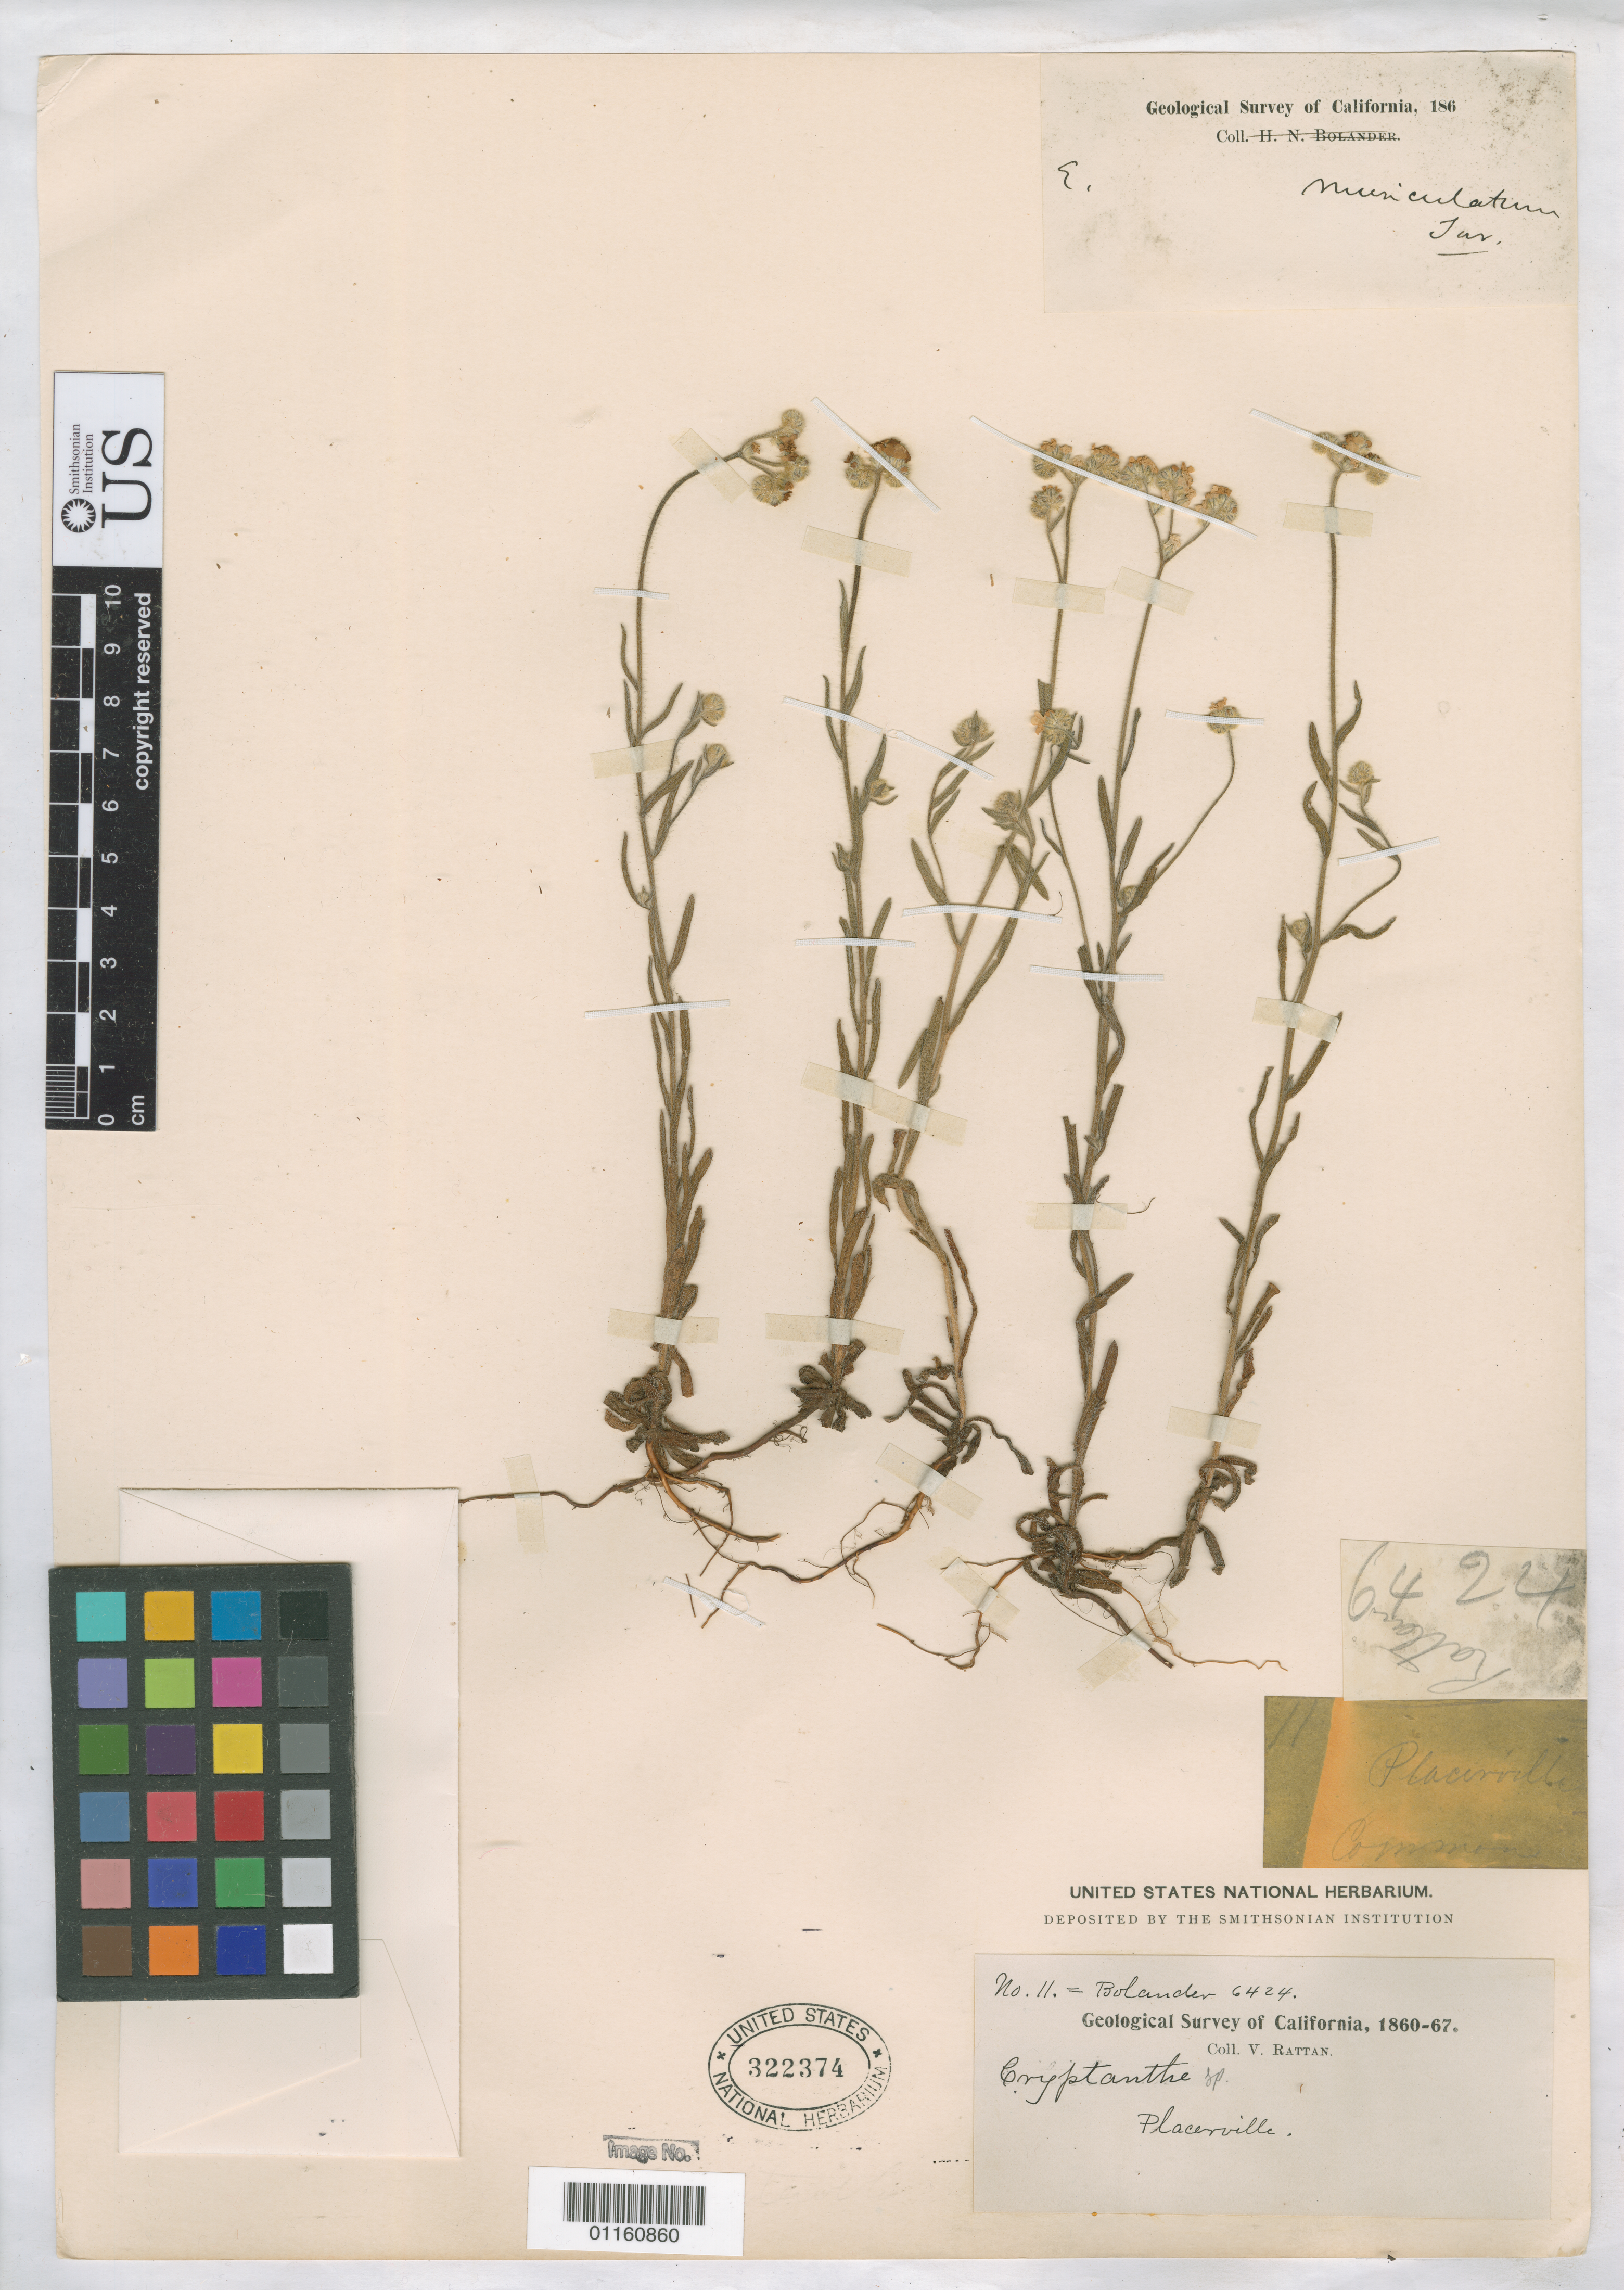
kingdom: Plantae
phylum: Tracheophyta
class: Magnoliopsida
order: Boraginales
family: Boraginaceae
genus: Cryptantha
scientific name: Cryptantha sp.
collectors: V. Rattan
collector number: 11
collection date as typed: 1860 to -- --- 1867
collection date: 1860/1867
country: United States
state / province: California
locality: Placerville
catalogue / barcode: US 322374